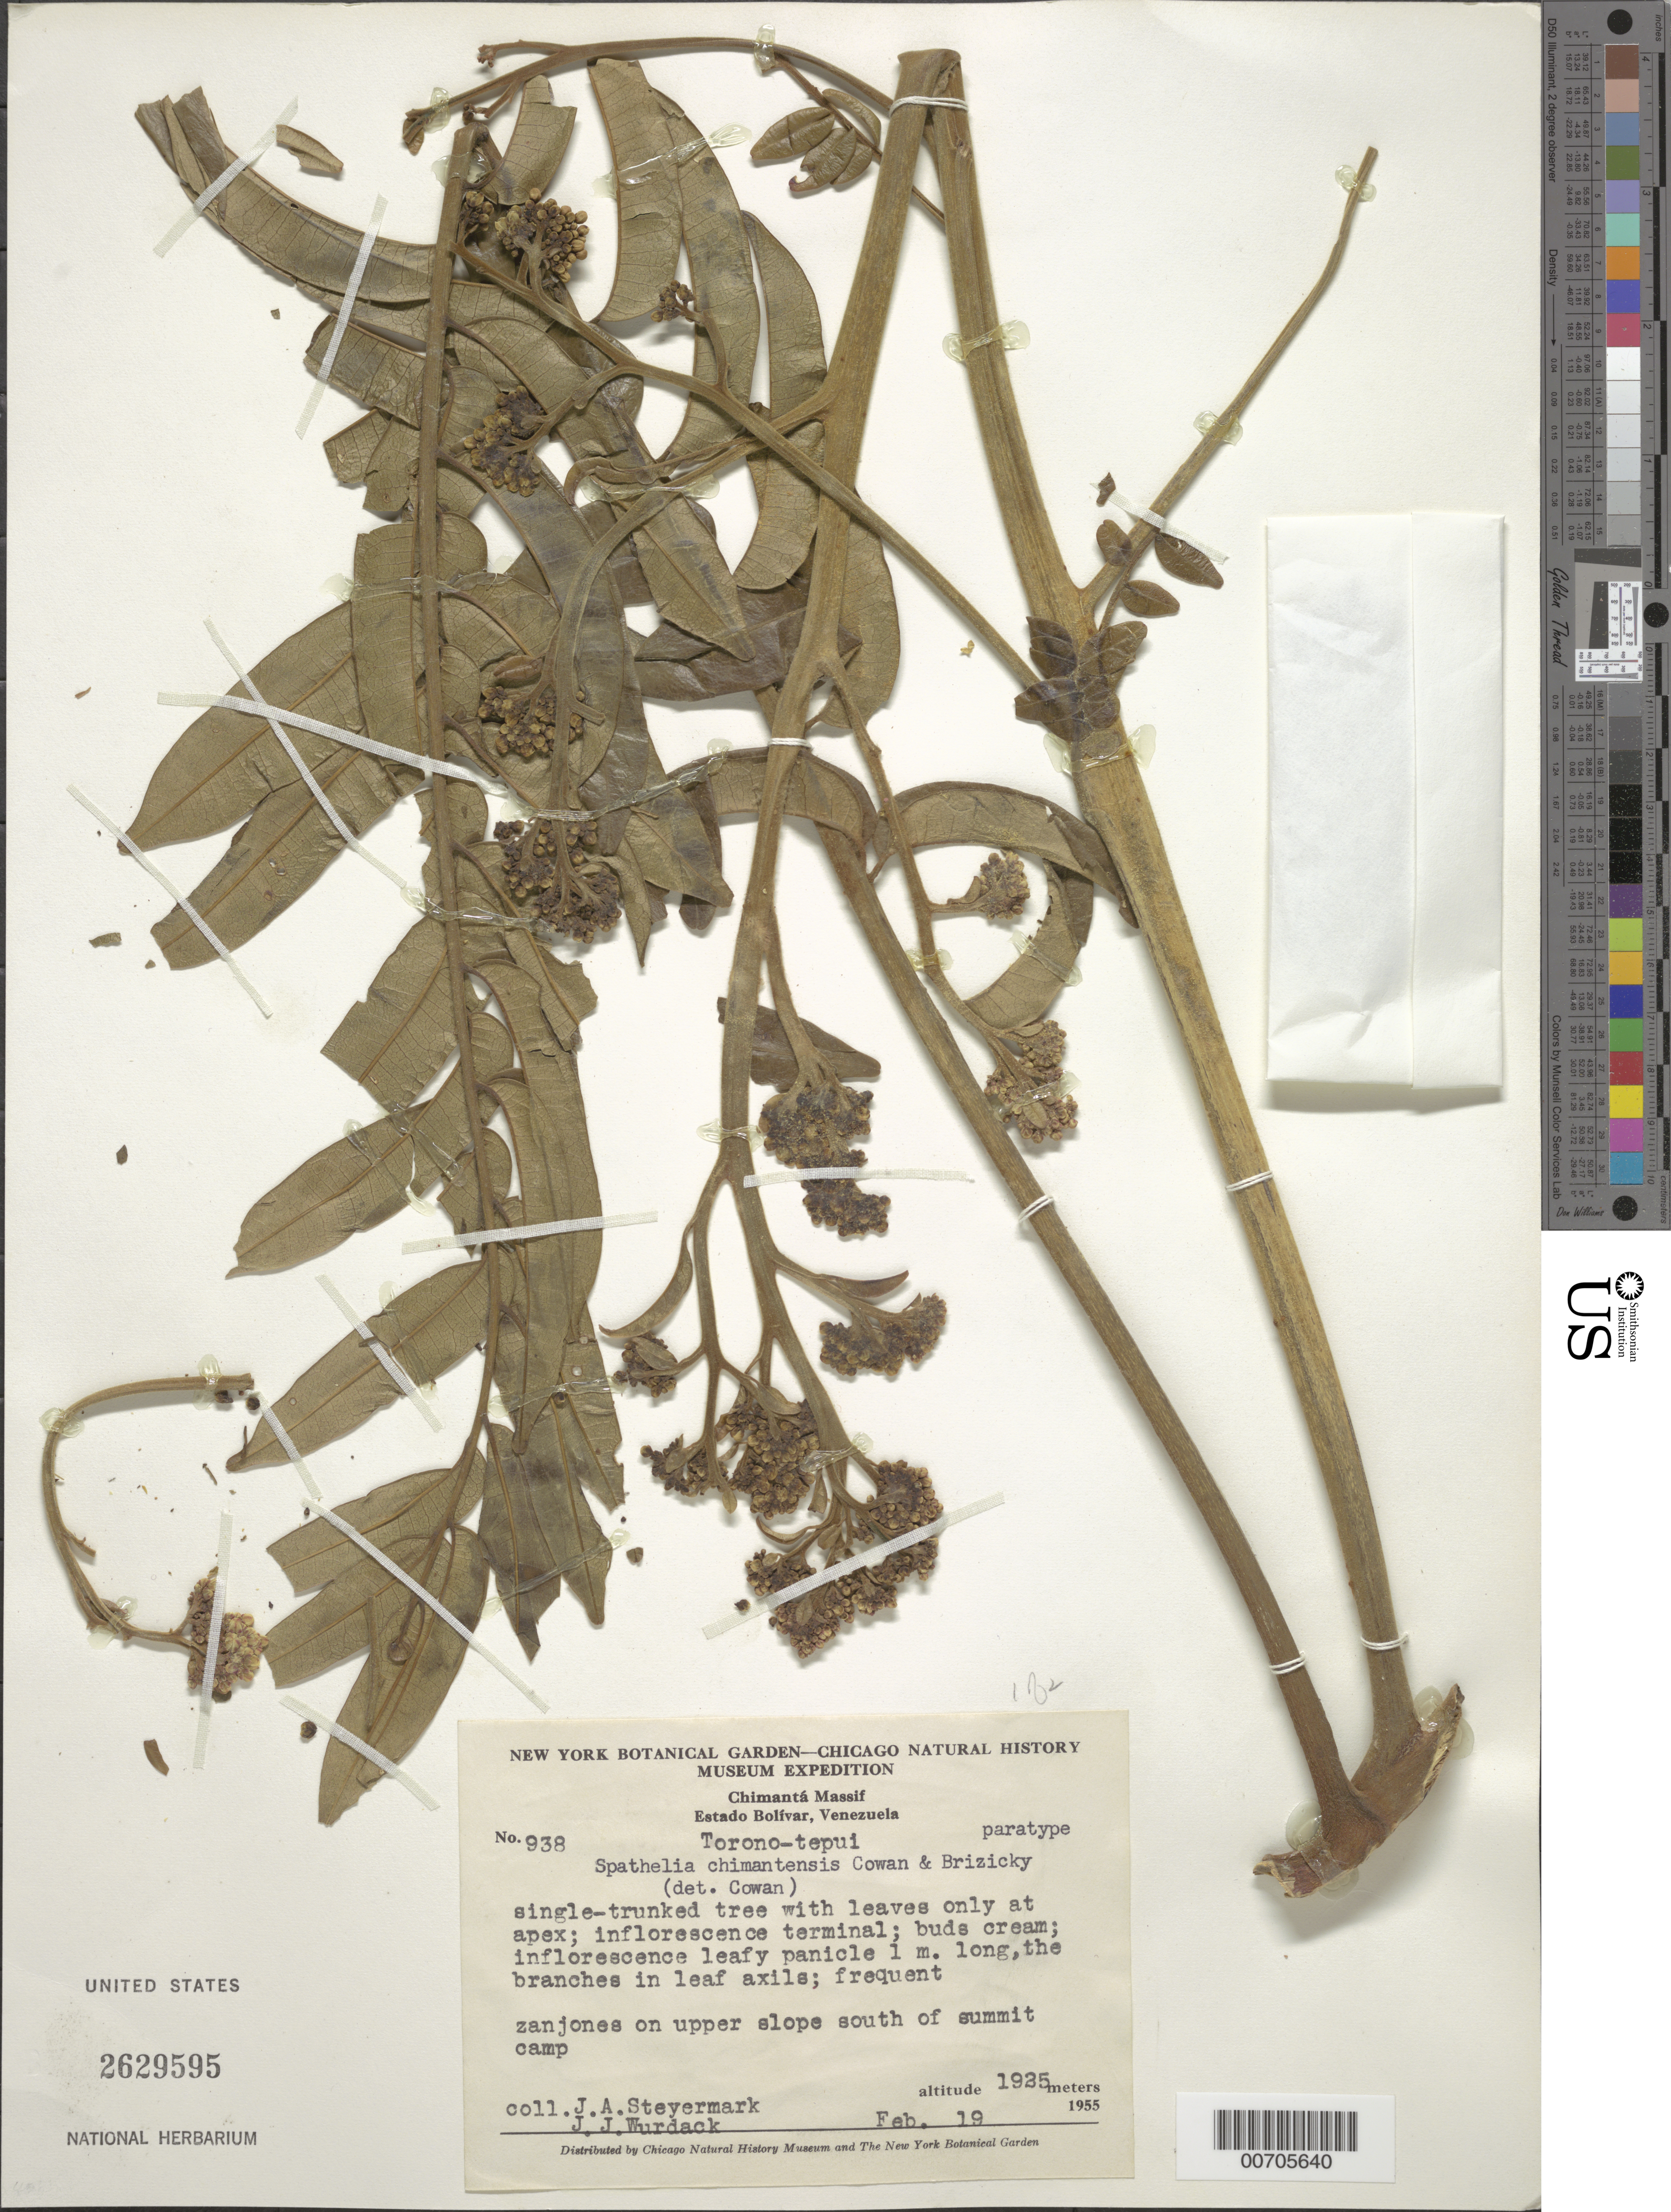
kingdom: Plantae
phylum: Tracheophyta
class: Magnoliopsida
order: Sapindales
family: Rutaceae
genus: Sohnreyia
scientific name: Sohnreyia ulei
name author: (Engl. ex Harms) Appelhans & Kessler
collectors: J. Steyermark & J. J. Wurdack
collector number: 55 938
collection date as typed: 19-Feb-55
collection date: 1955-02-19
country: Venezuela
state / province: Bolívar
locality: Chimantá Massif, Torono-tepuí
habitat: Zanjones on upper slope S of summit camp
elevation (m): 1925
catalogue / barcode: US 2629595